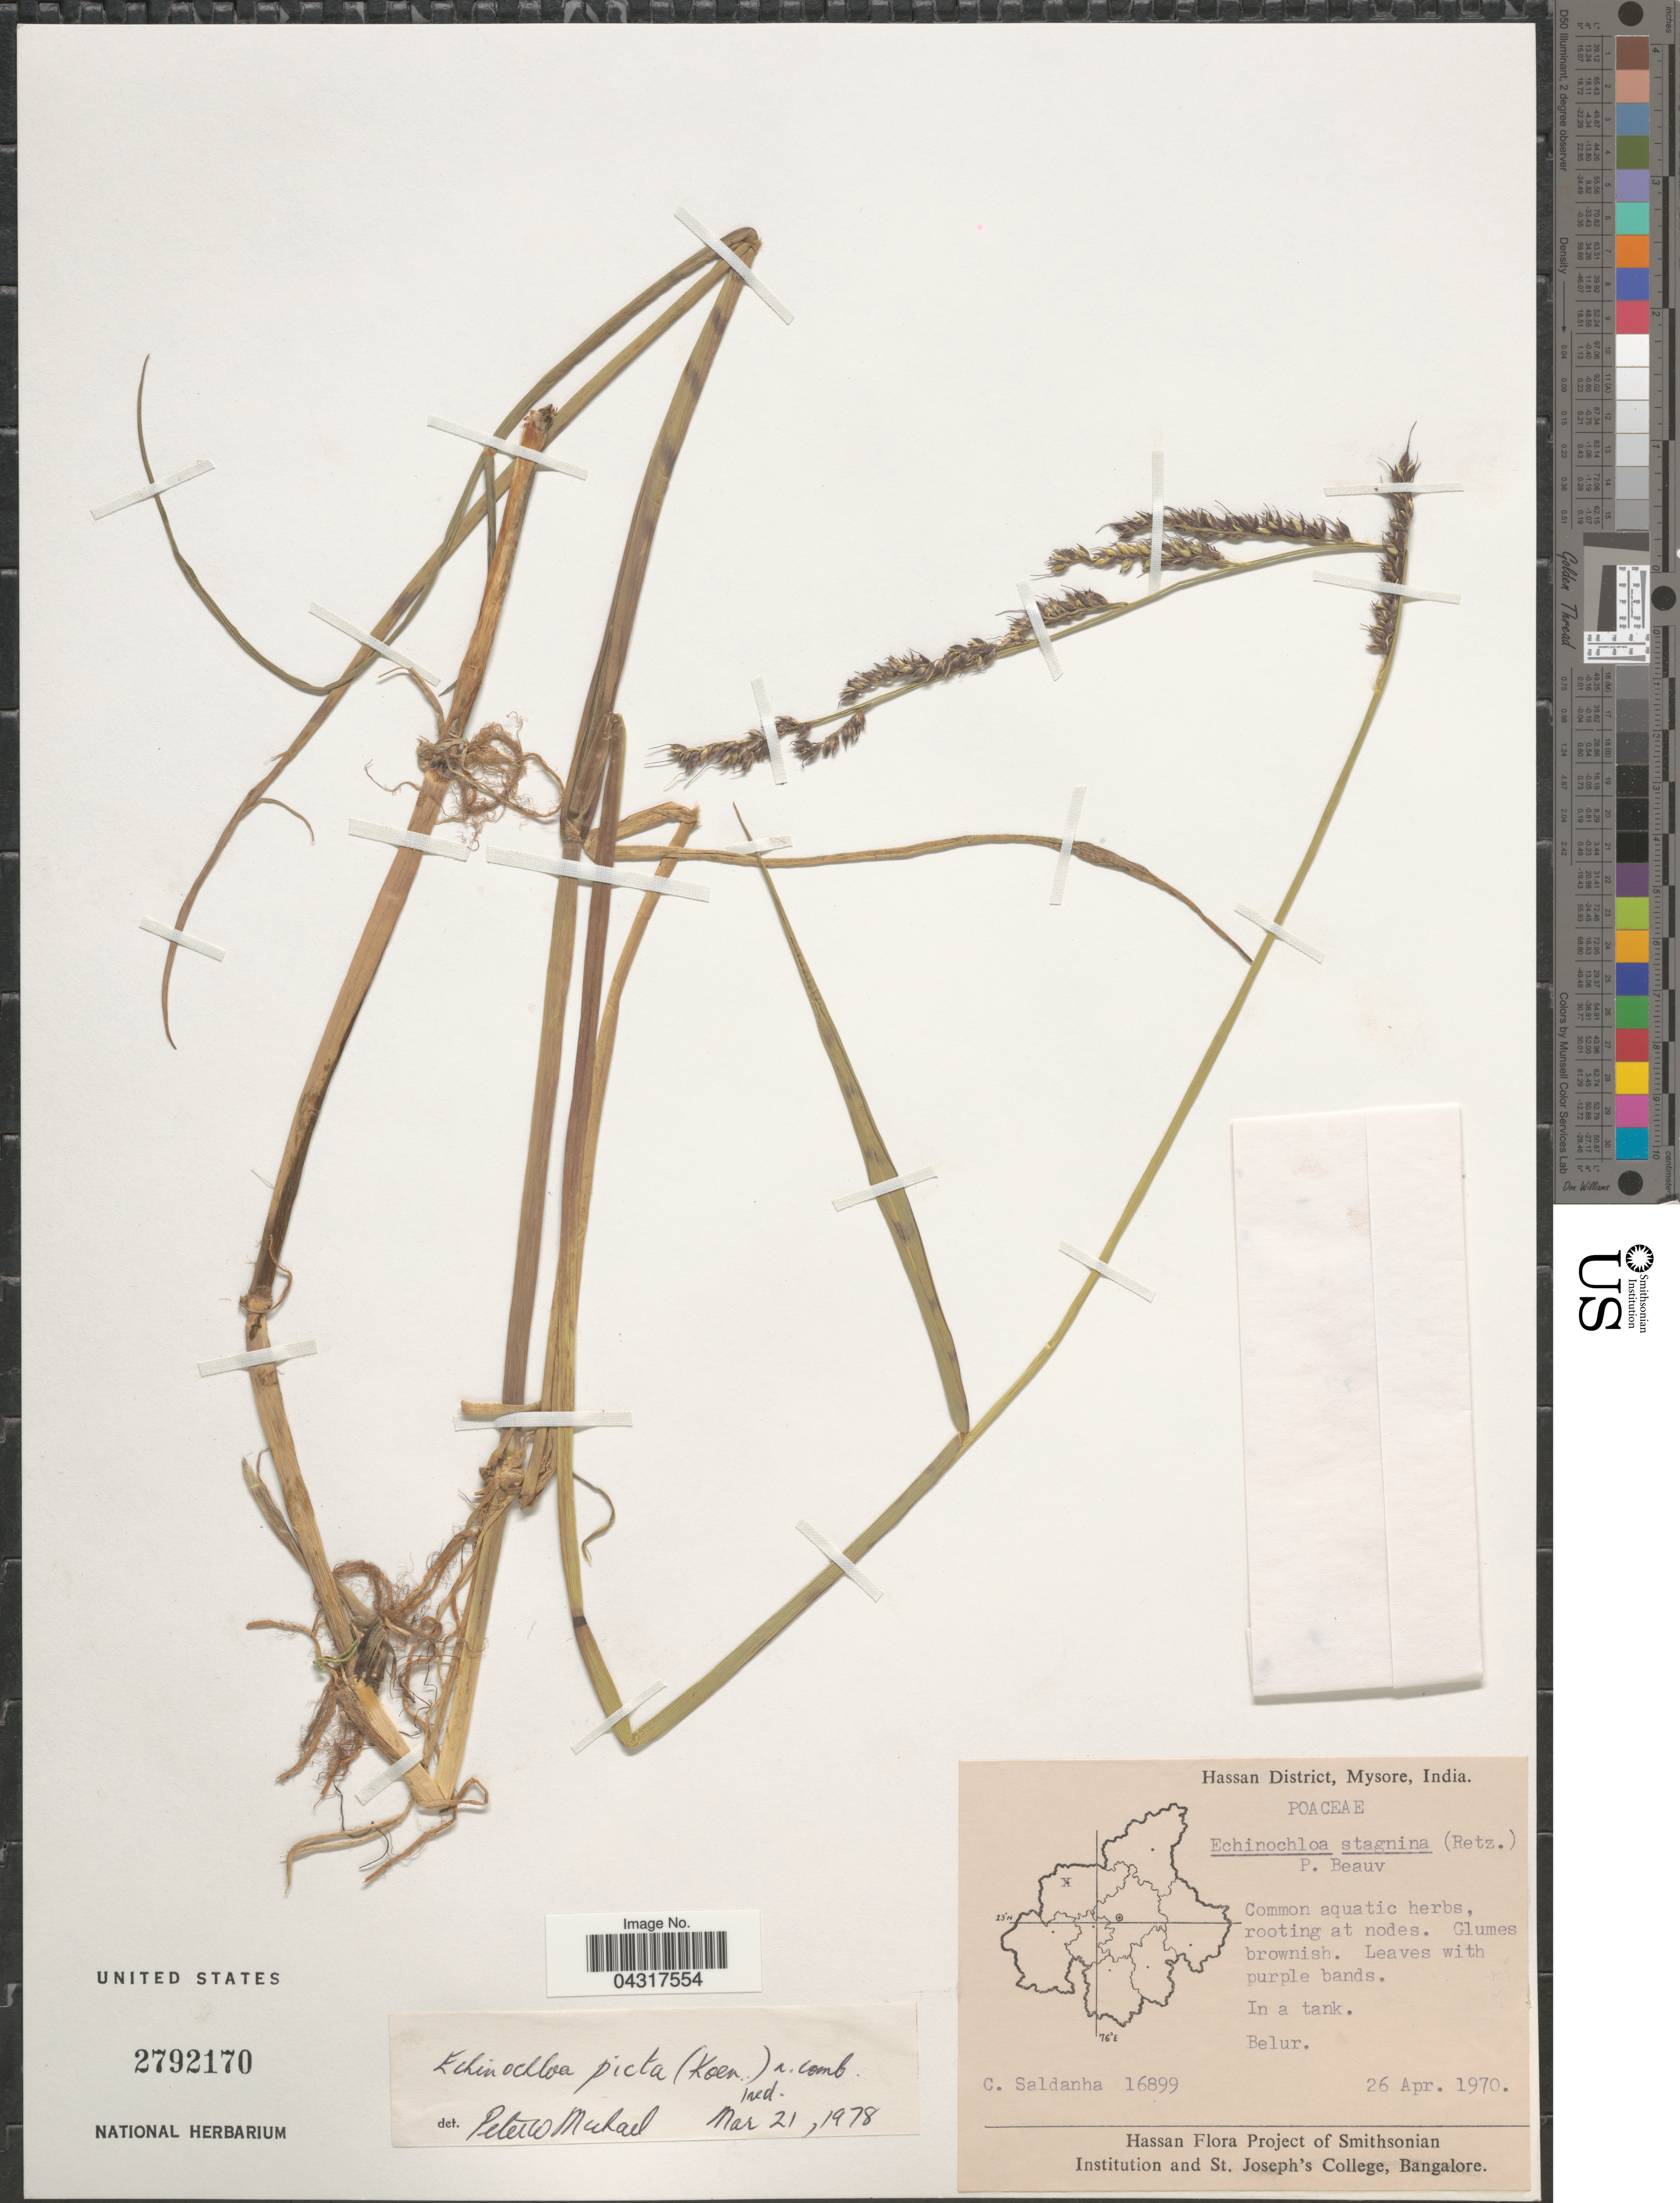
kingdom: Plantae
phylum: Tracheophyta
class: Liliopsida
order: Poales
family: Poaceae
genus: Echinochloa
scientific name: Echinochloa picta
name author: (K.D. Koenig) Michael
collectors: C. Saldanha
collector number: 16899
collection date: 1970-04-26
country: India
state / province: Karnataka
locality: Hassan District, Mysore. Belur.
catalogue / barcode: US 2792170